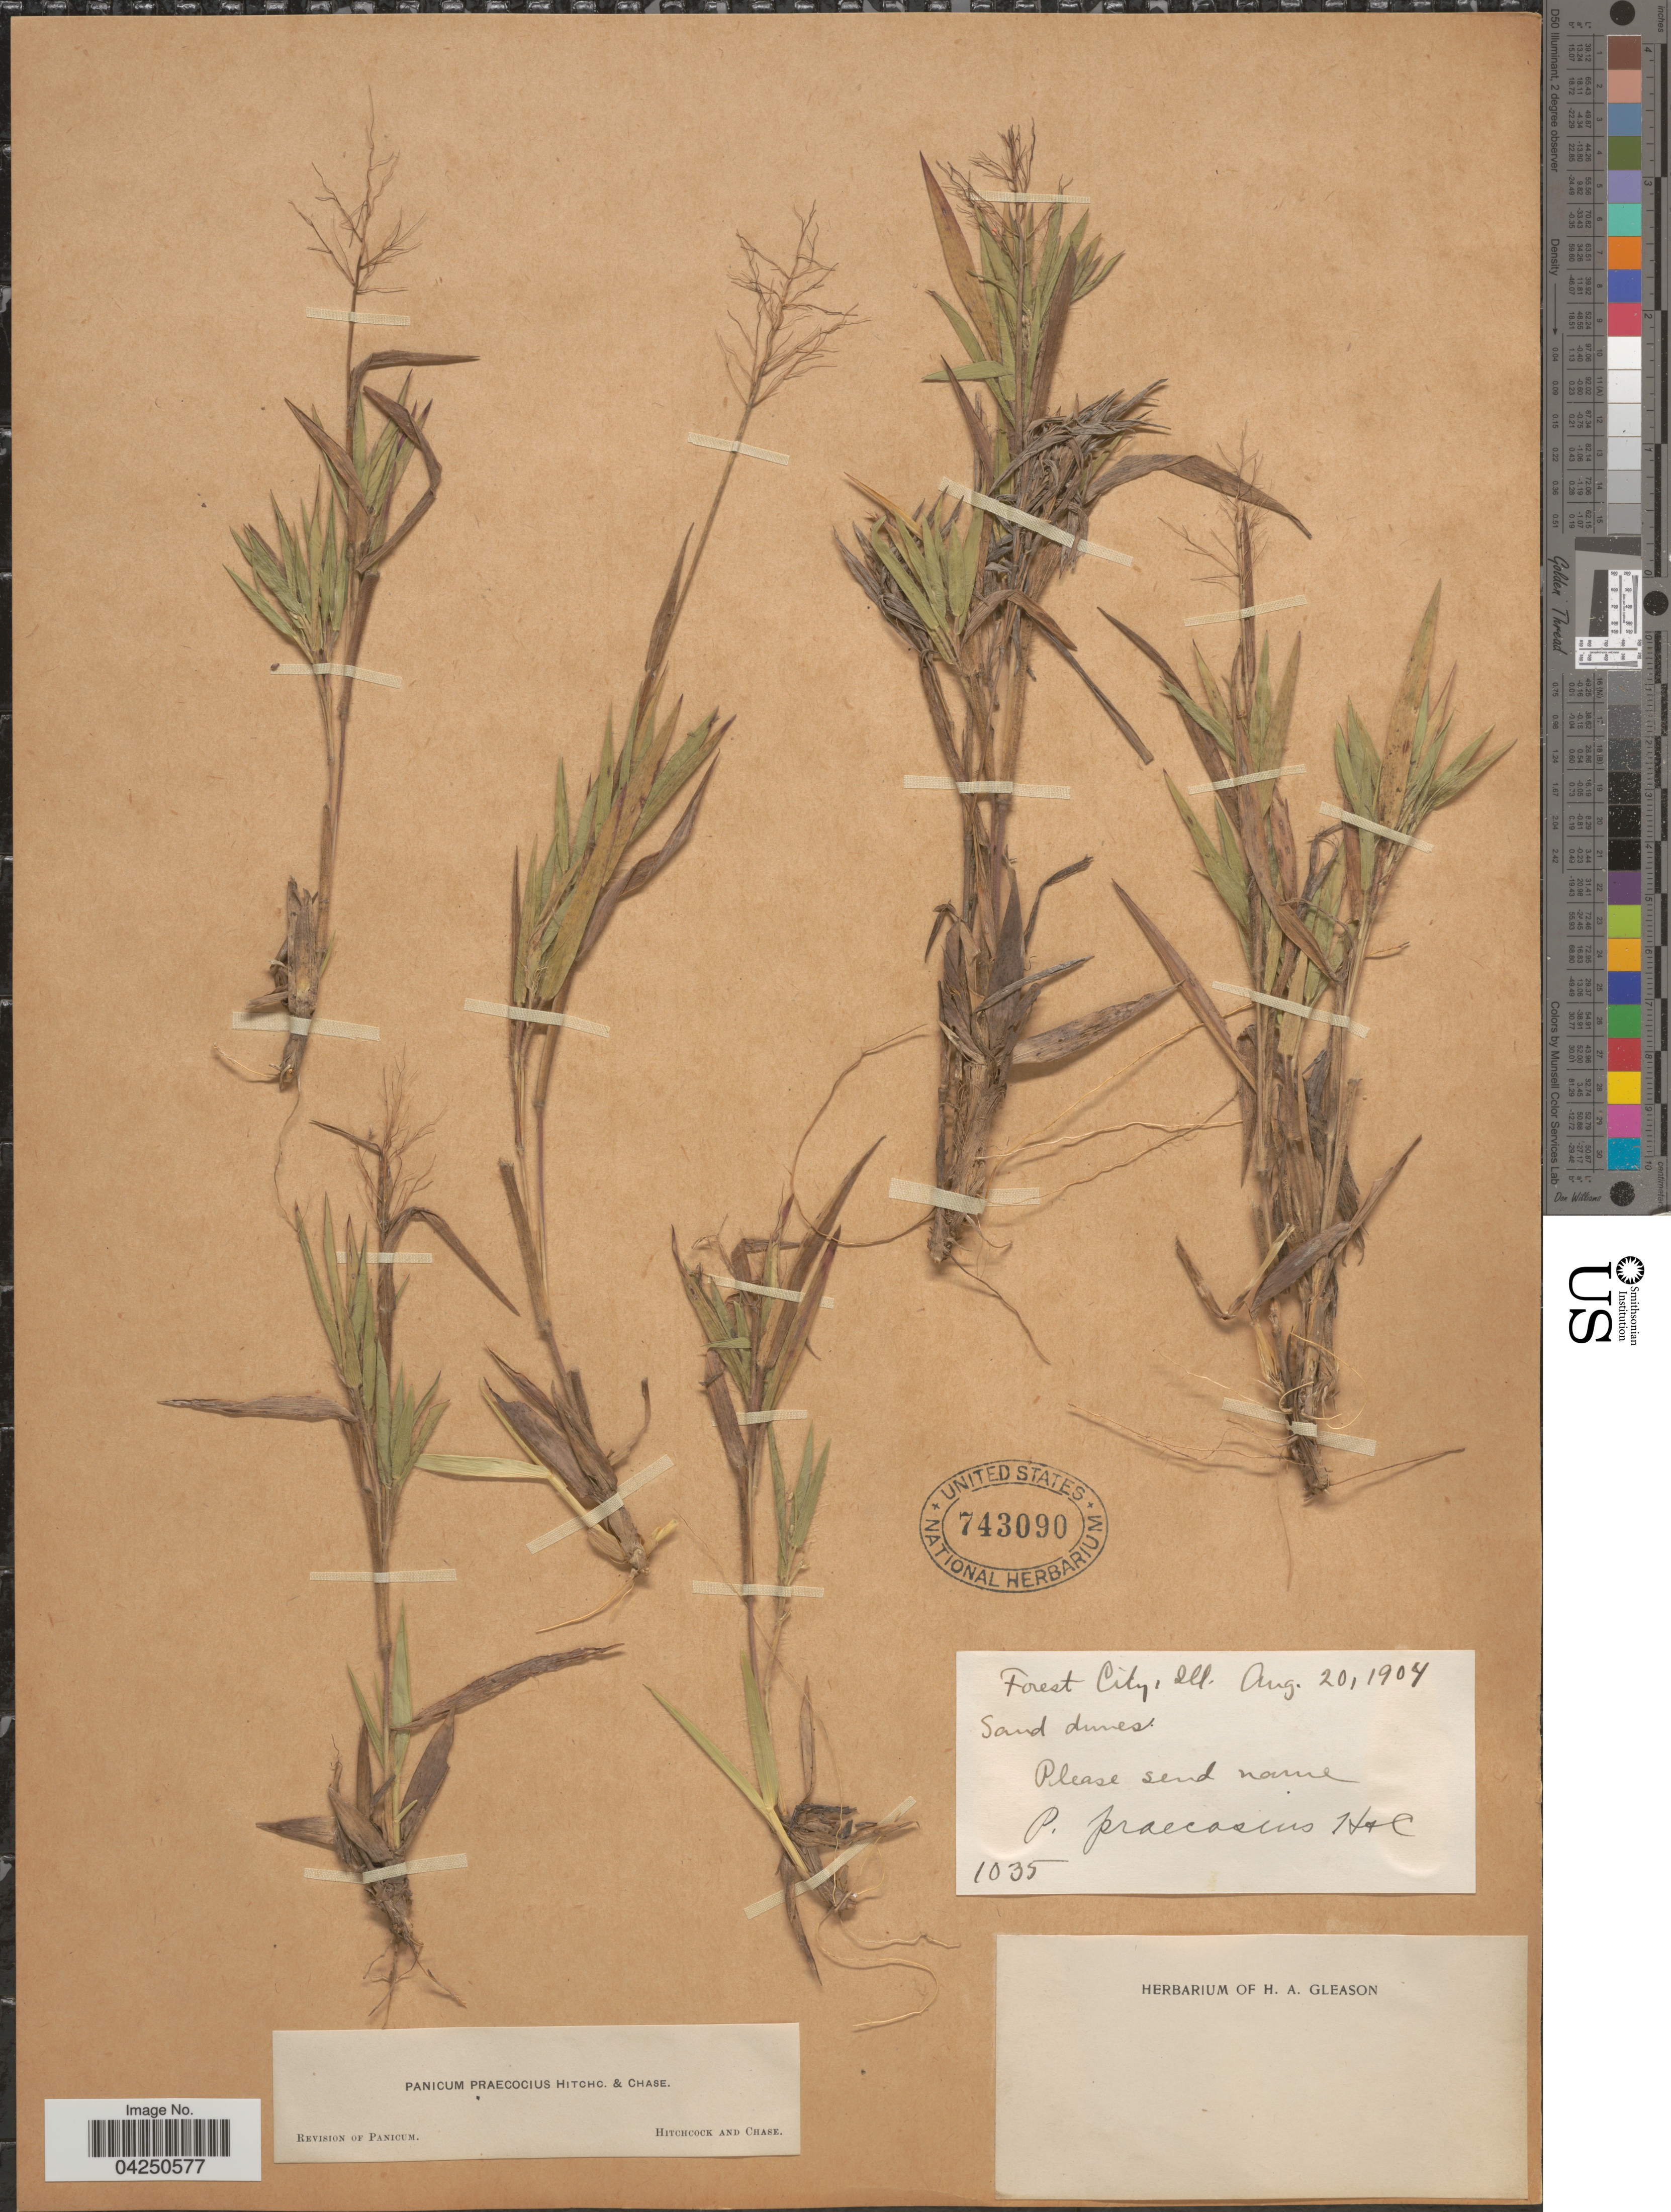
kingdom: Plantae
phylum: Tracheophyta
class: Liliopsida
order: Poales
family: Poaceae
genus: Dichanthelium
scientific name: Dichanthelium acuminatum var. acuminatum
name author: (Sw.) Gould & C.A. Clark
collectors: Ex herb. H. A. Gleason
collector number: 1035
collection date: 1904-08-20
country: United States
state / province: Illinois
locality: Forest City. Sand dunes.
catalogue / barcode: US 743090